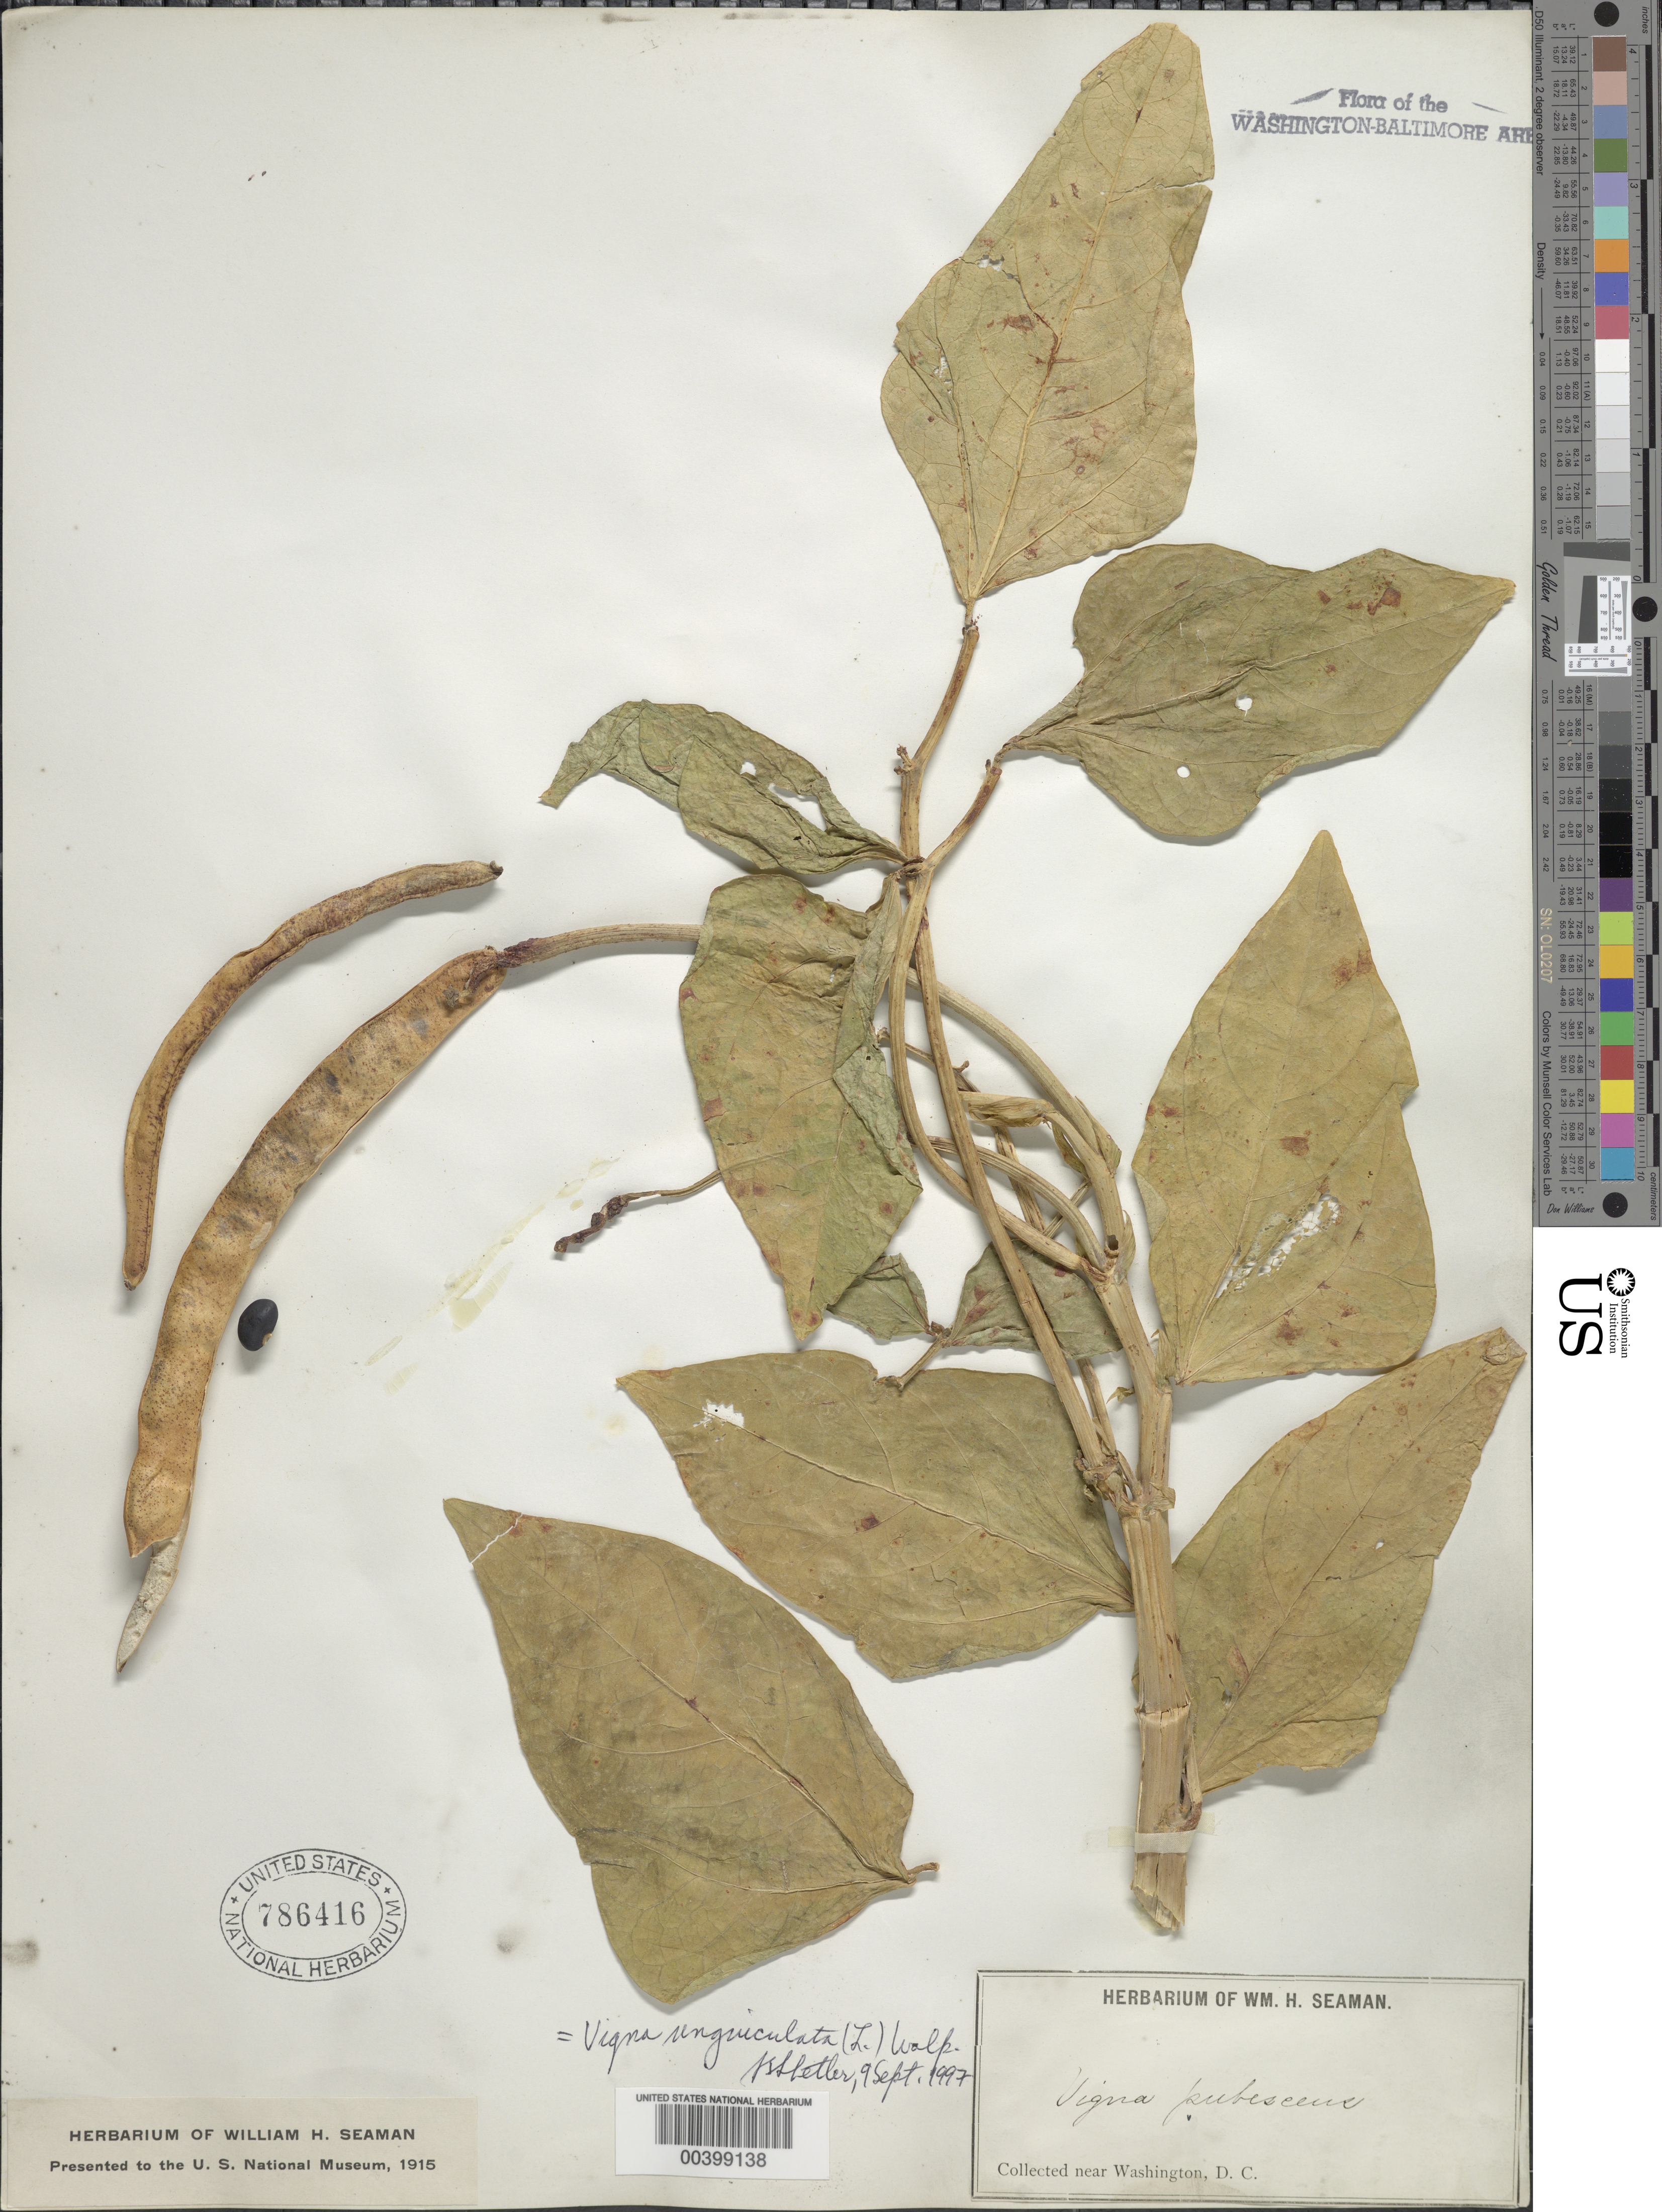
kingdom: Plantae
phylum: Tracheophyta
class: Magnoliopsida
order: Fabales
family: Fabaceae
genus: Vigna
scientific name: Vigna unguiculata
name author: (L.) Walp.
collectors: W. Seaman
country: United States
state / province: District of Columbia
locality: Near Washington DC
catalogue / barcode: US 786416